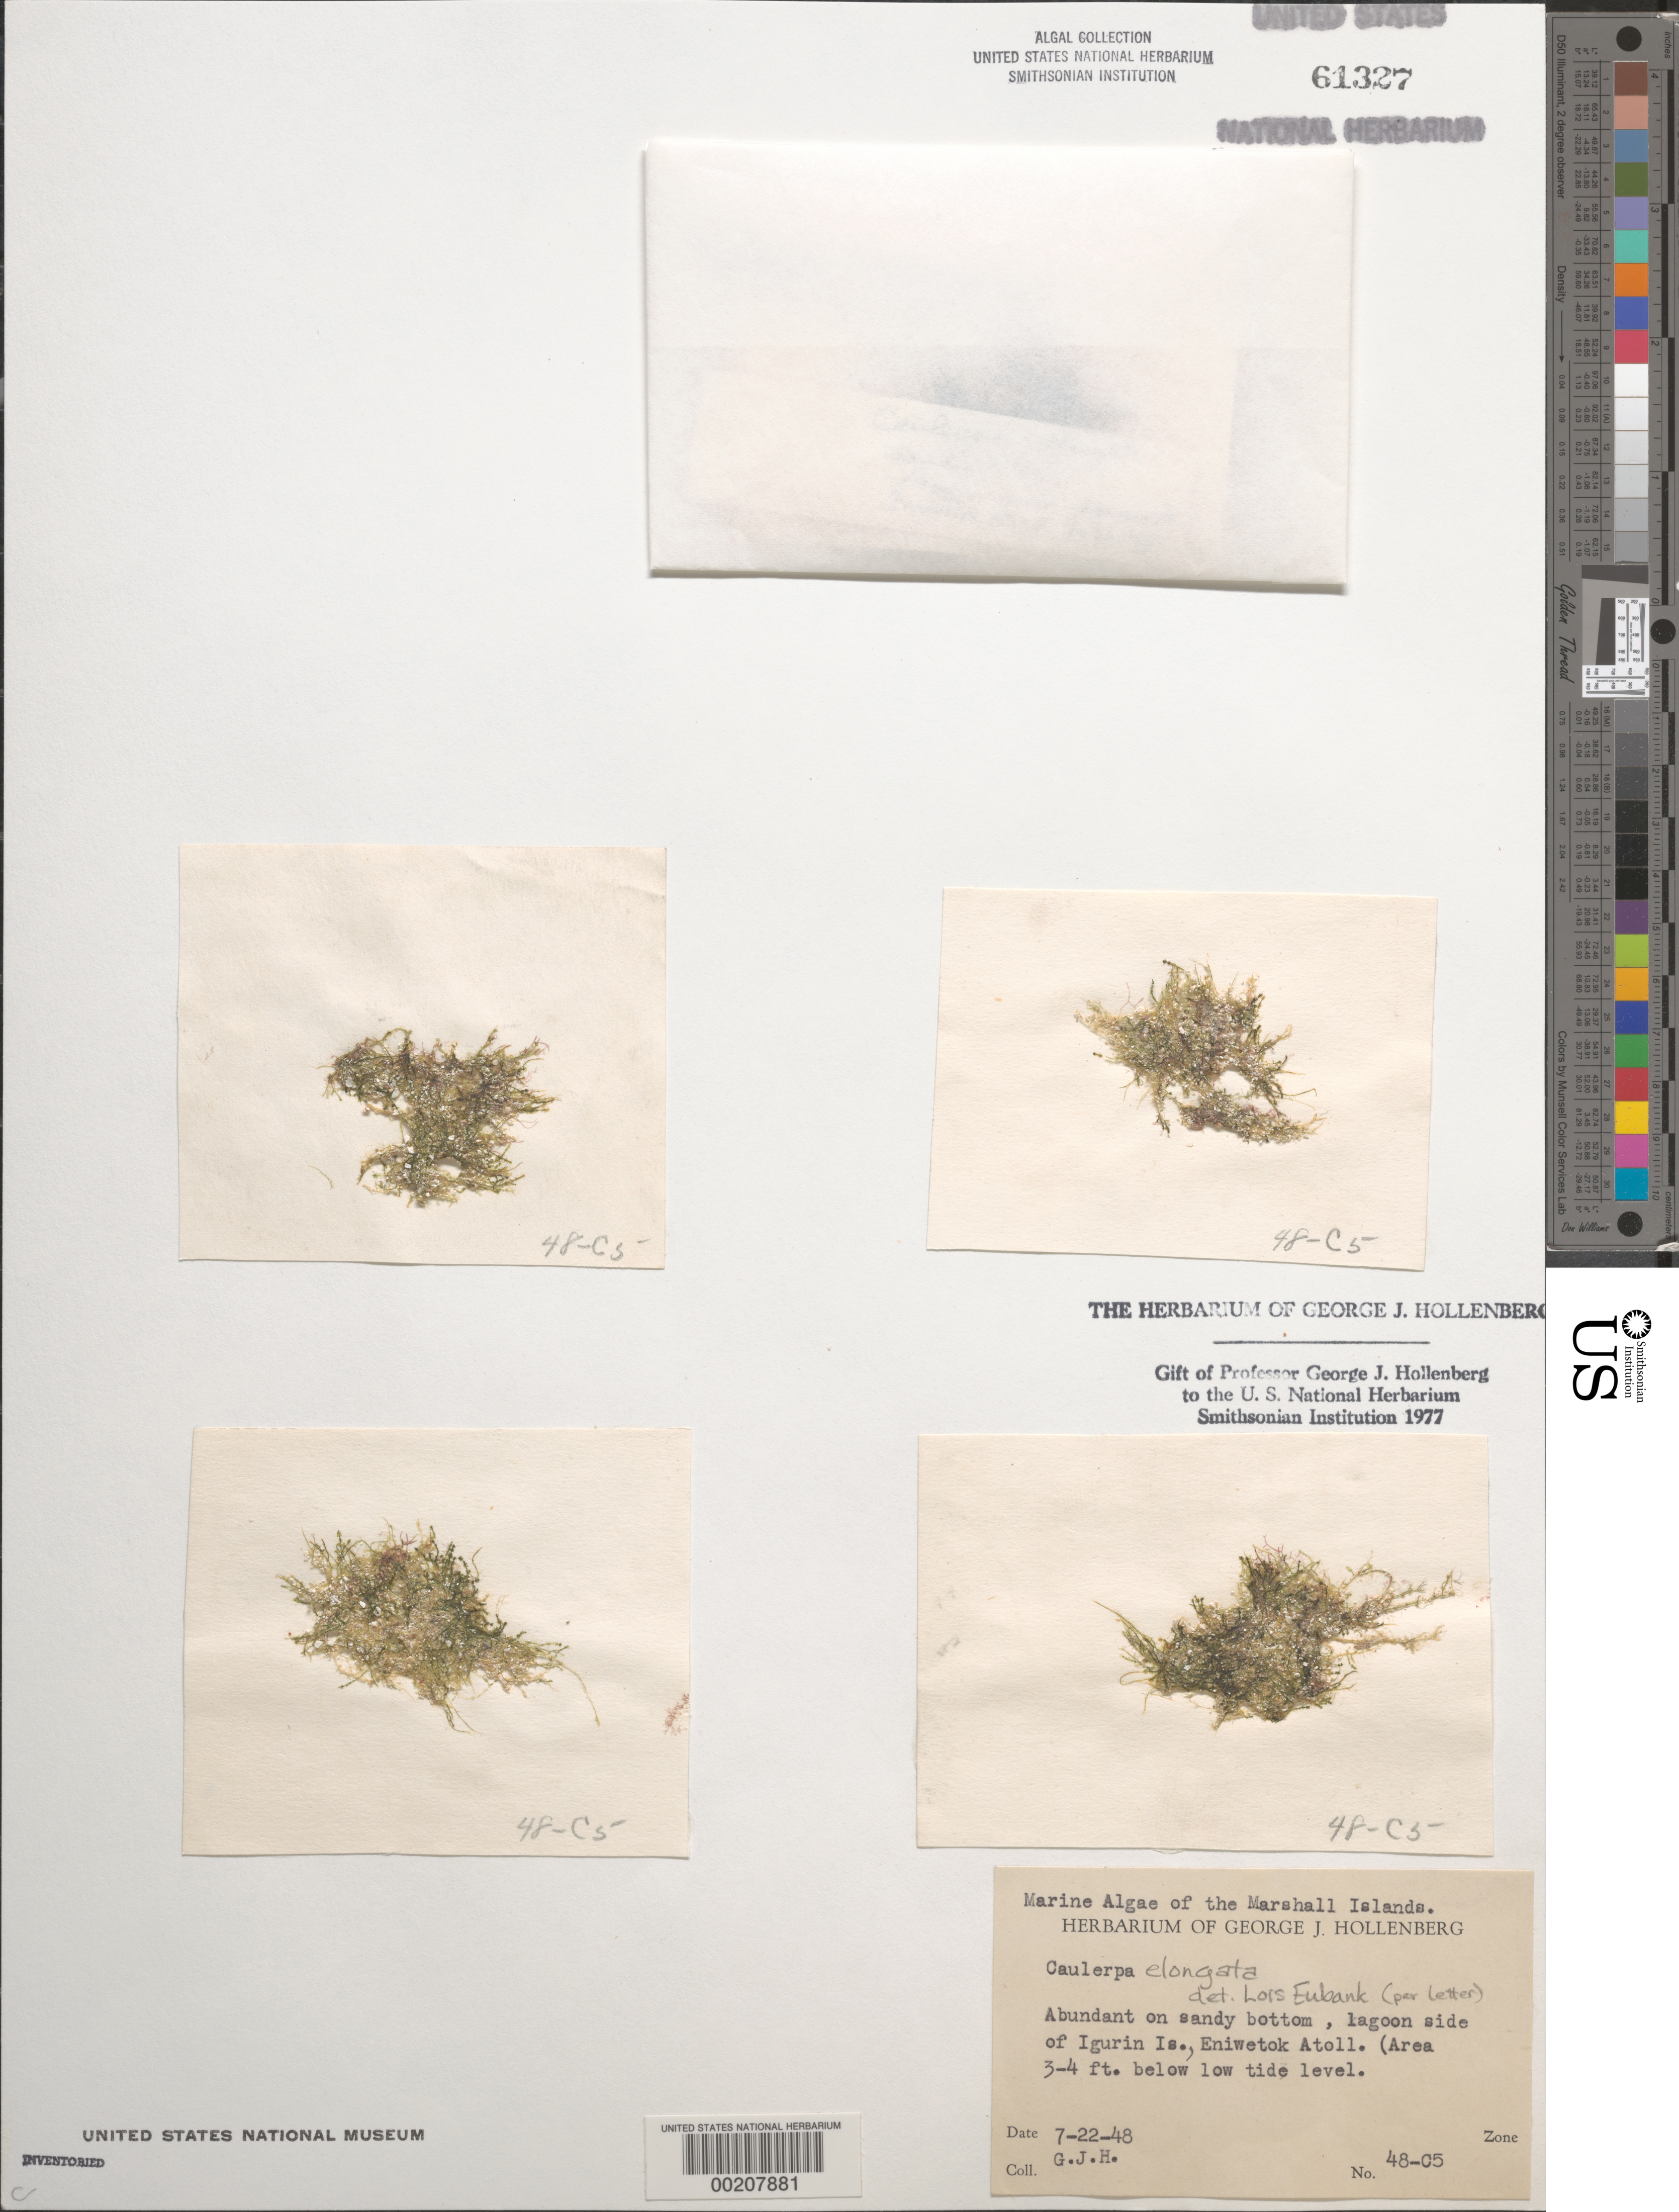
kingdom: Plantae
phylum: Chlorophyta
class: Ulvophyceae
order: Bryopsidales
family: Caulerpaceae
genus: Caulerpa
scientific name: Caulerpa elongata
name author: Weber Bosse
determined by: Eubank, L. L.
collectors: G. Hollenberg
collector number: GJH 48-c5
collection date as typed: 22 Jul 1948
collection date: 1948-07-22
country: Marshall Islands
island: Enewetak [Eniwetok] Atoll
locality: Igurin Islet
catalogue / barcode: US 61327